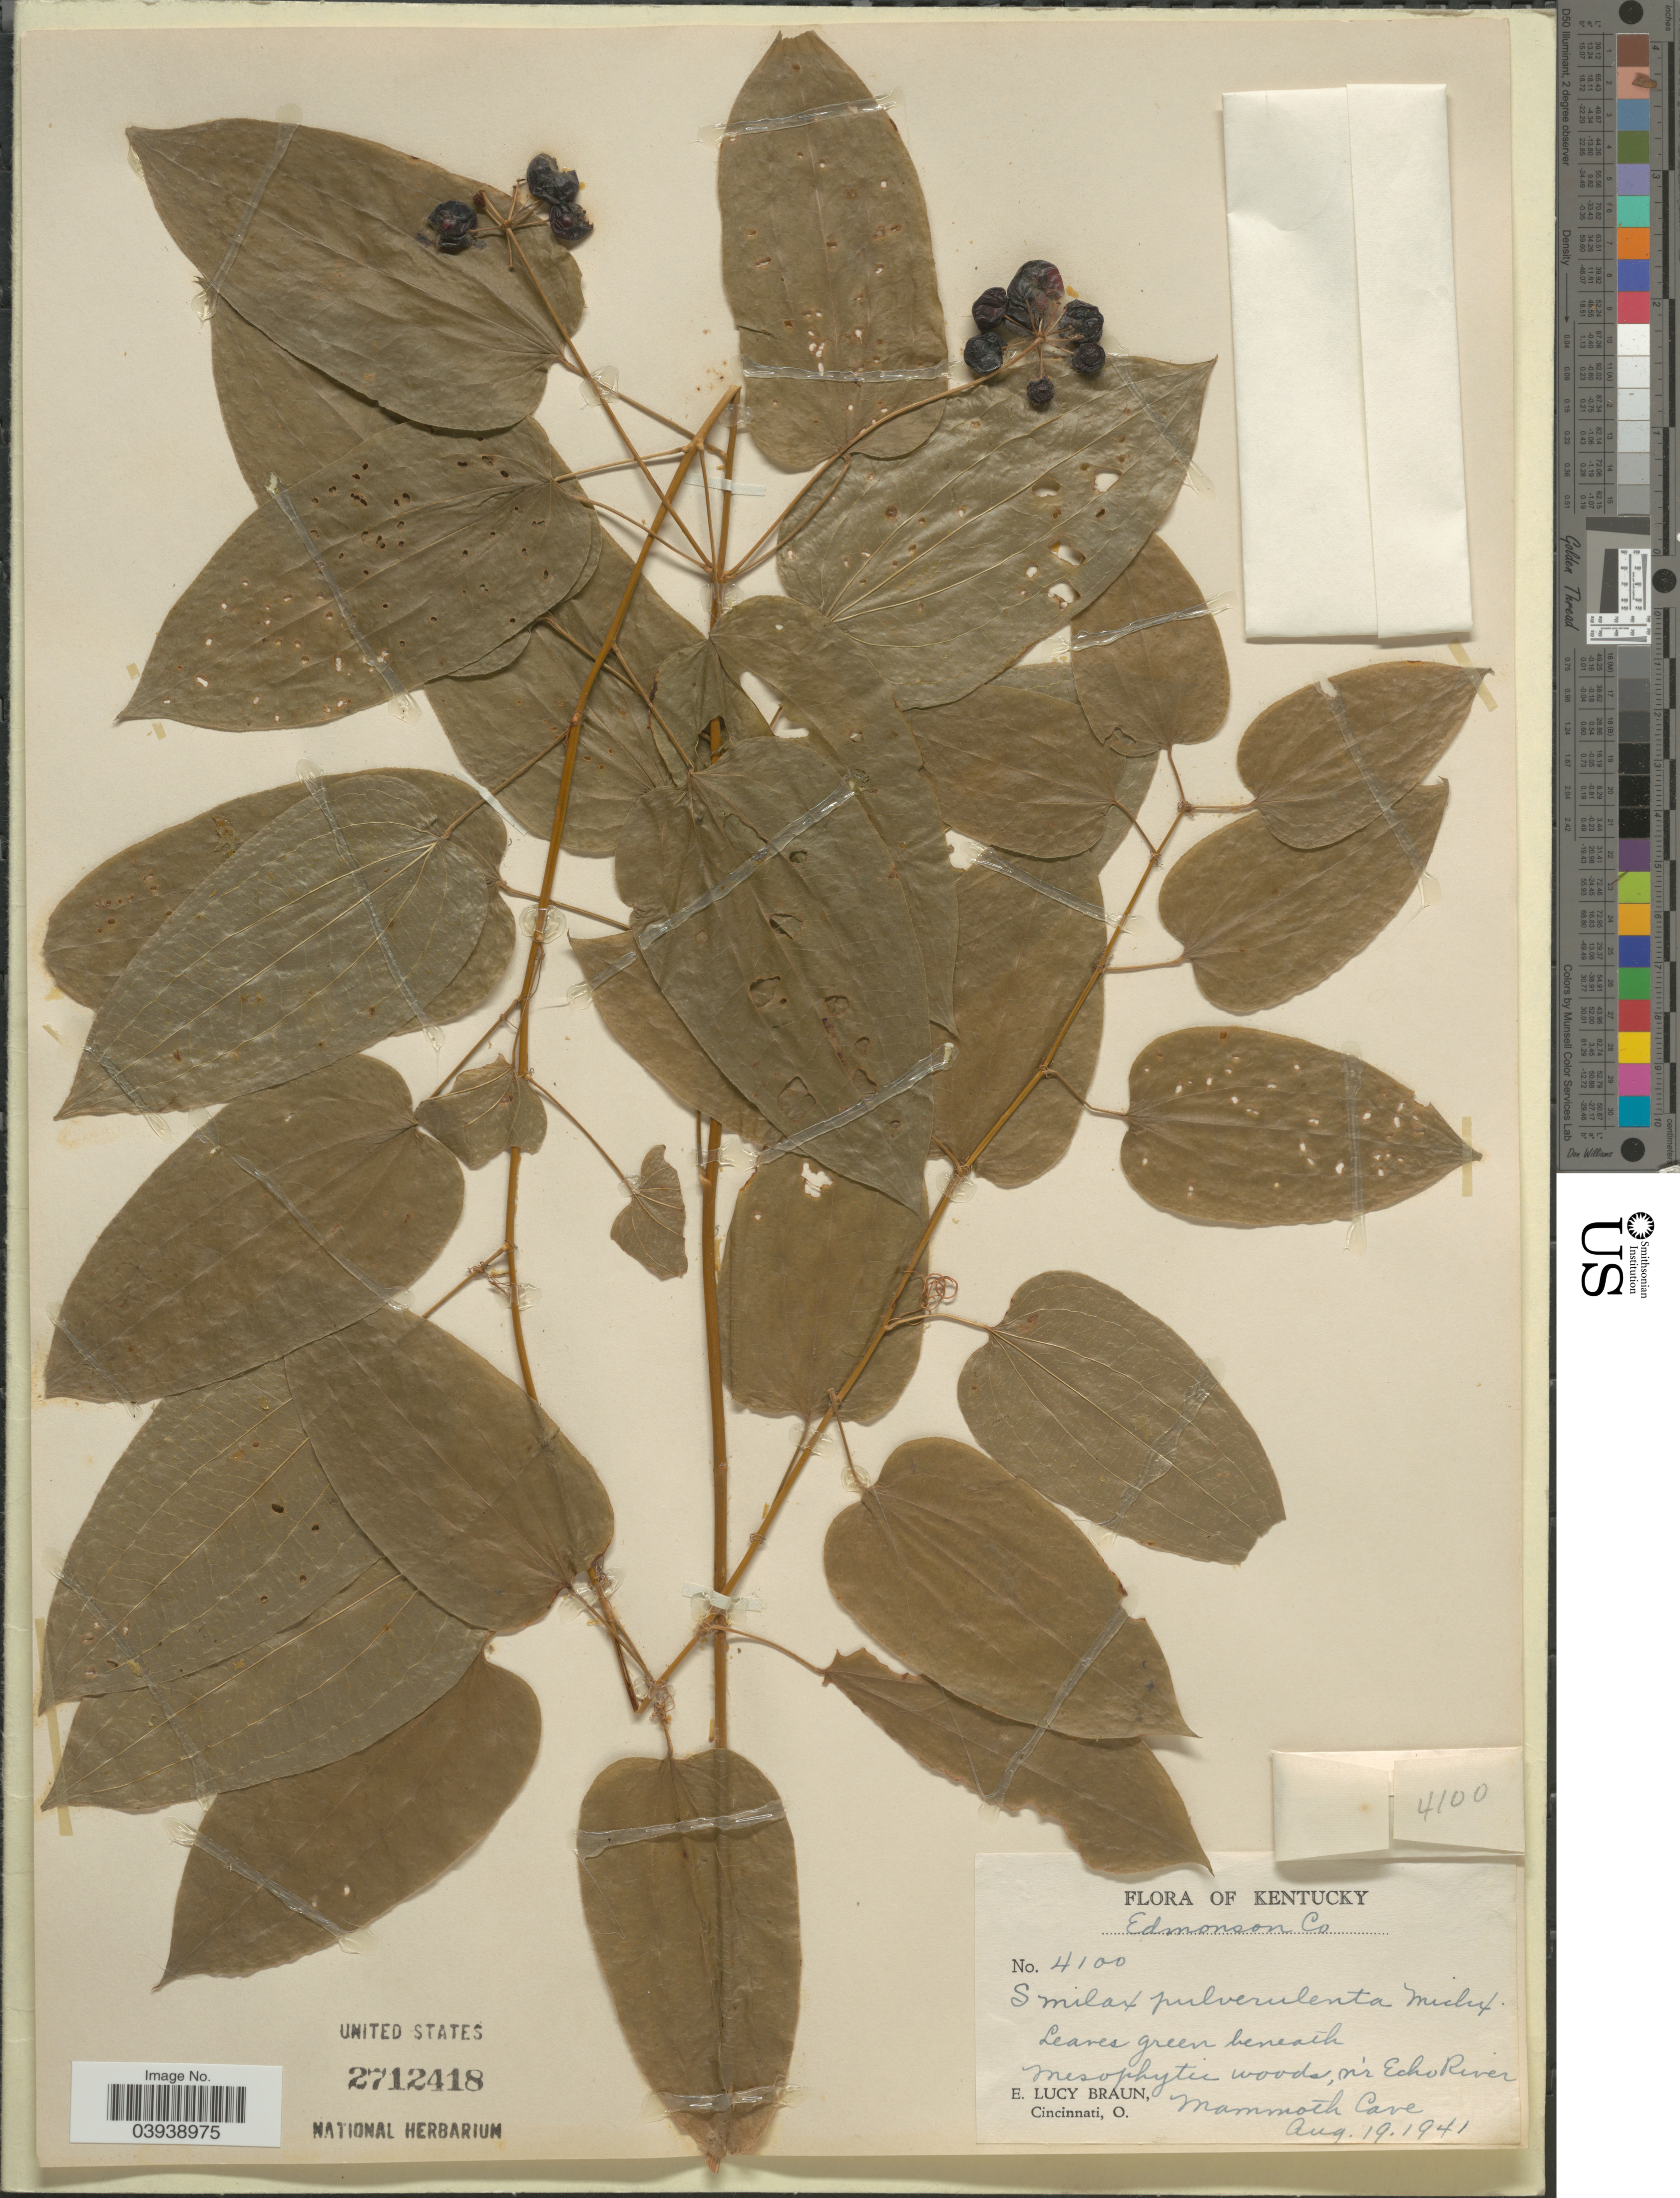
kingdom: Plantae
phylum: Tracheophyta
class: Liliopsida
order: Liliales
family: Smilacaceae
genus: Smilax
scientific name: Smilax pulverulenta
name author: Michx.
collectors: E. L. Braun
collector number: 4100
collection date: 1941-08-19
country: United States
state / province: Kentucky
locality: Edmonson Co. N'r Echo River. Mammoth Cave.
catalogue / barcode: US 2712418